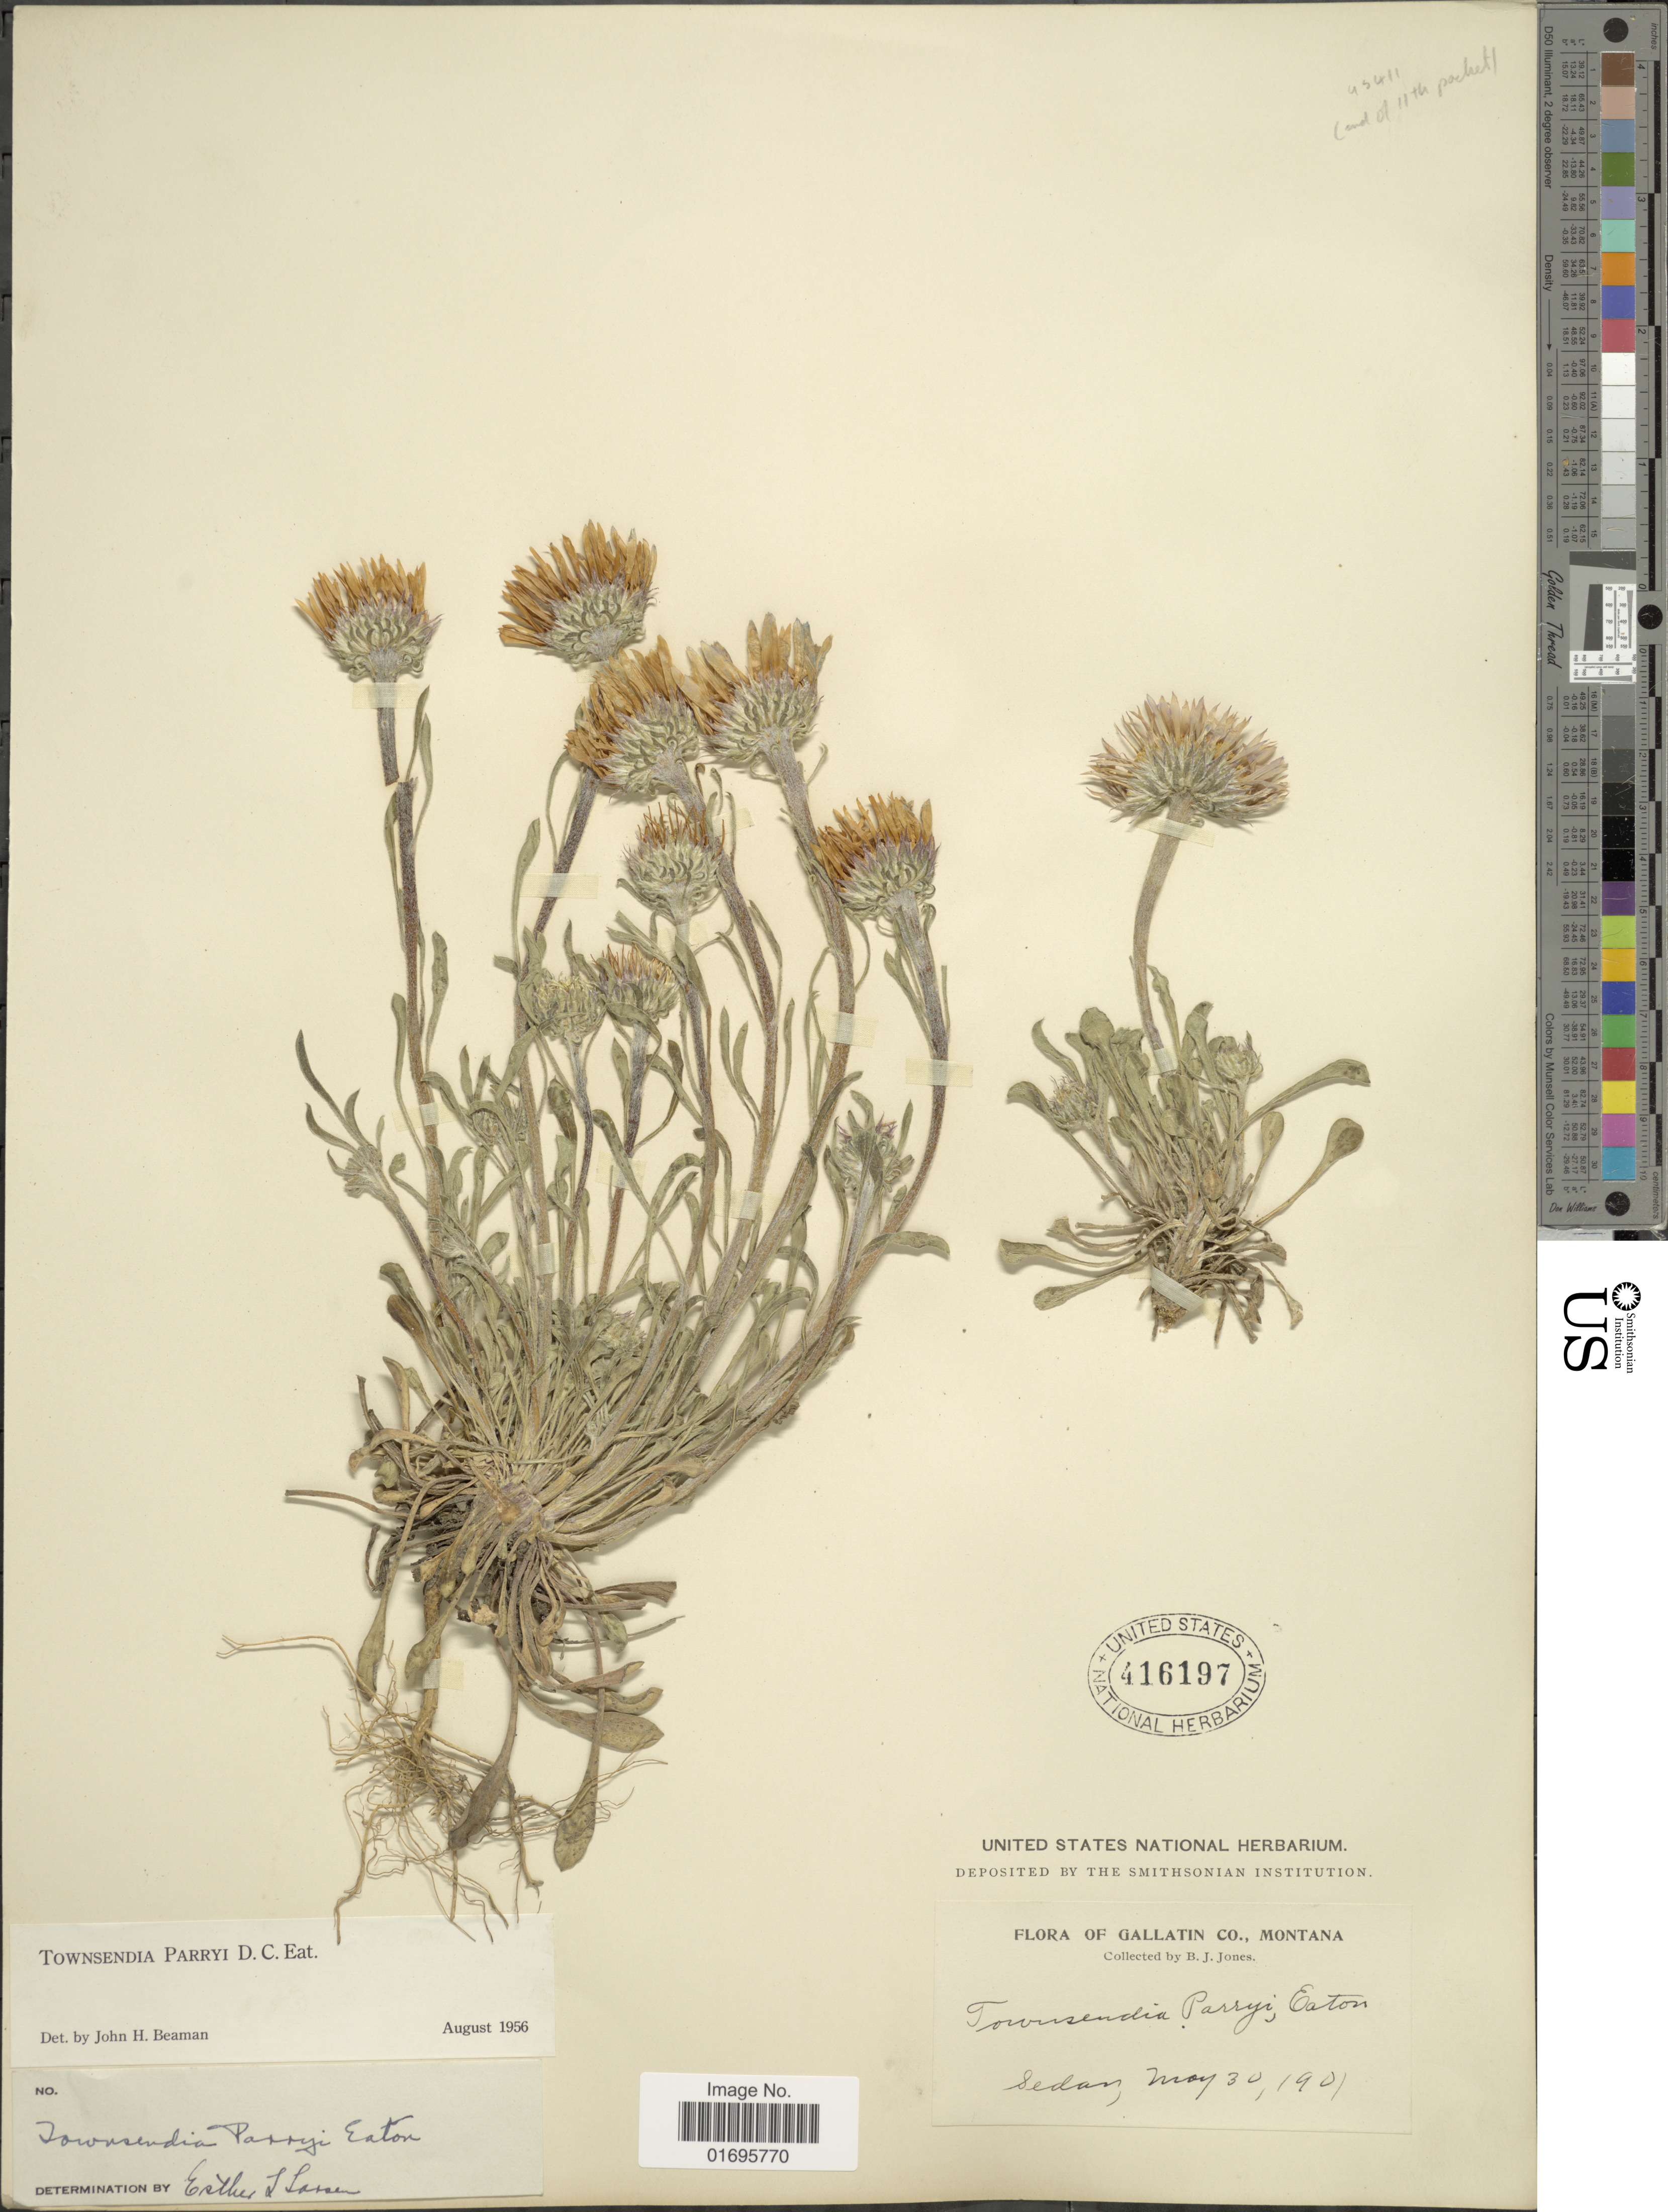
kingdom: Plantae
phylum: Tracheophyta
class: Magnoliopsida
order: Asterales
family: Asteraceae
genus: Townsendia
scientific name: Townsendia parryi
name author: D.C. Eaton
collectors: B. Jones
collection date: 1901-05-30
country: United States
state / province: Montana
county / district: Gallatin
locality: Sedan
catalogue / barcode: US 416197